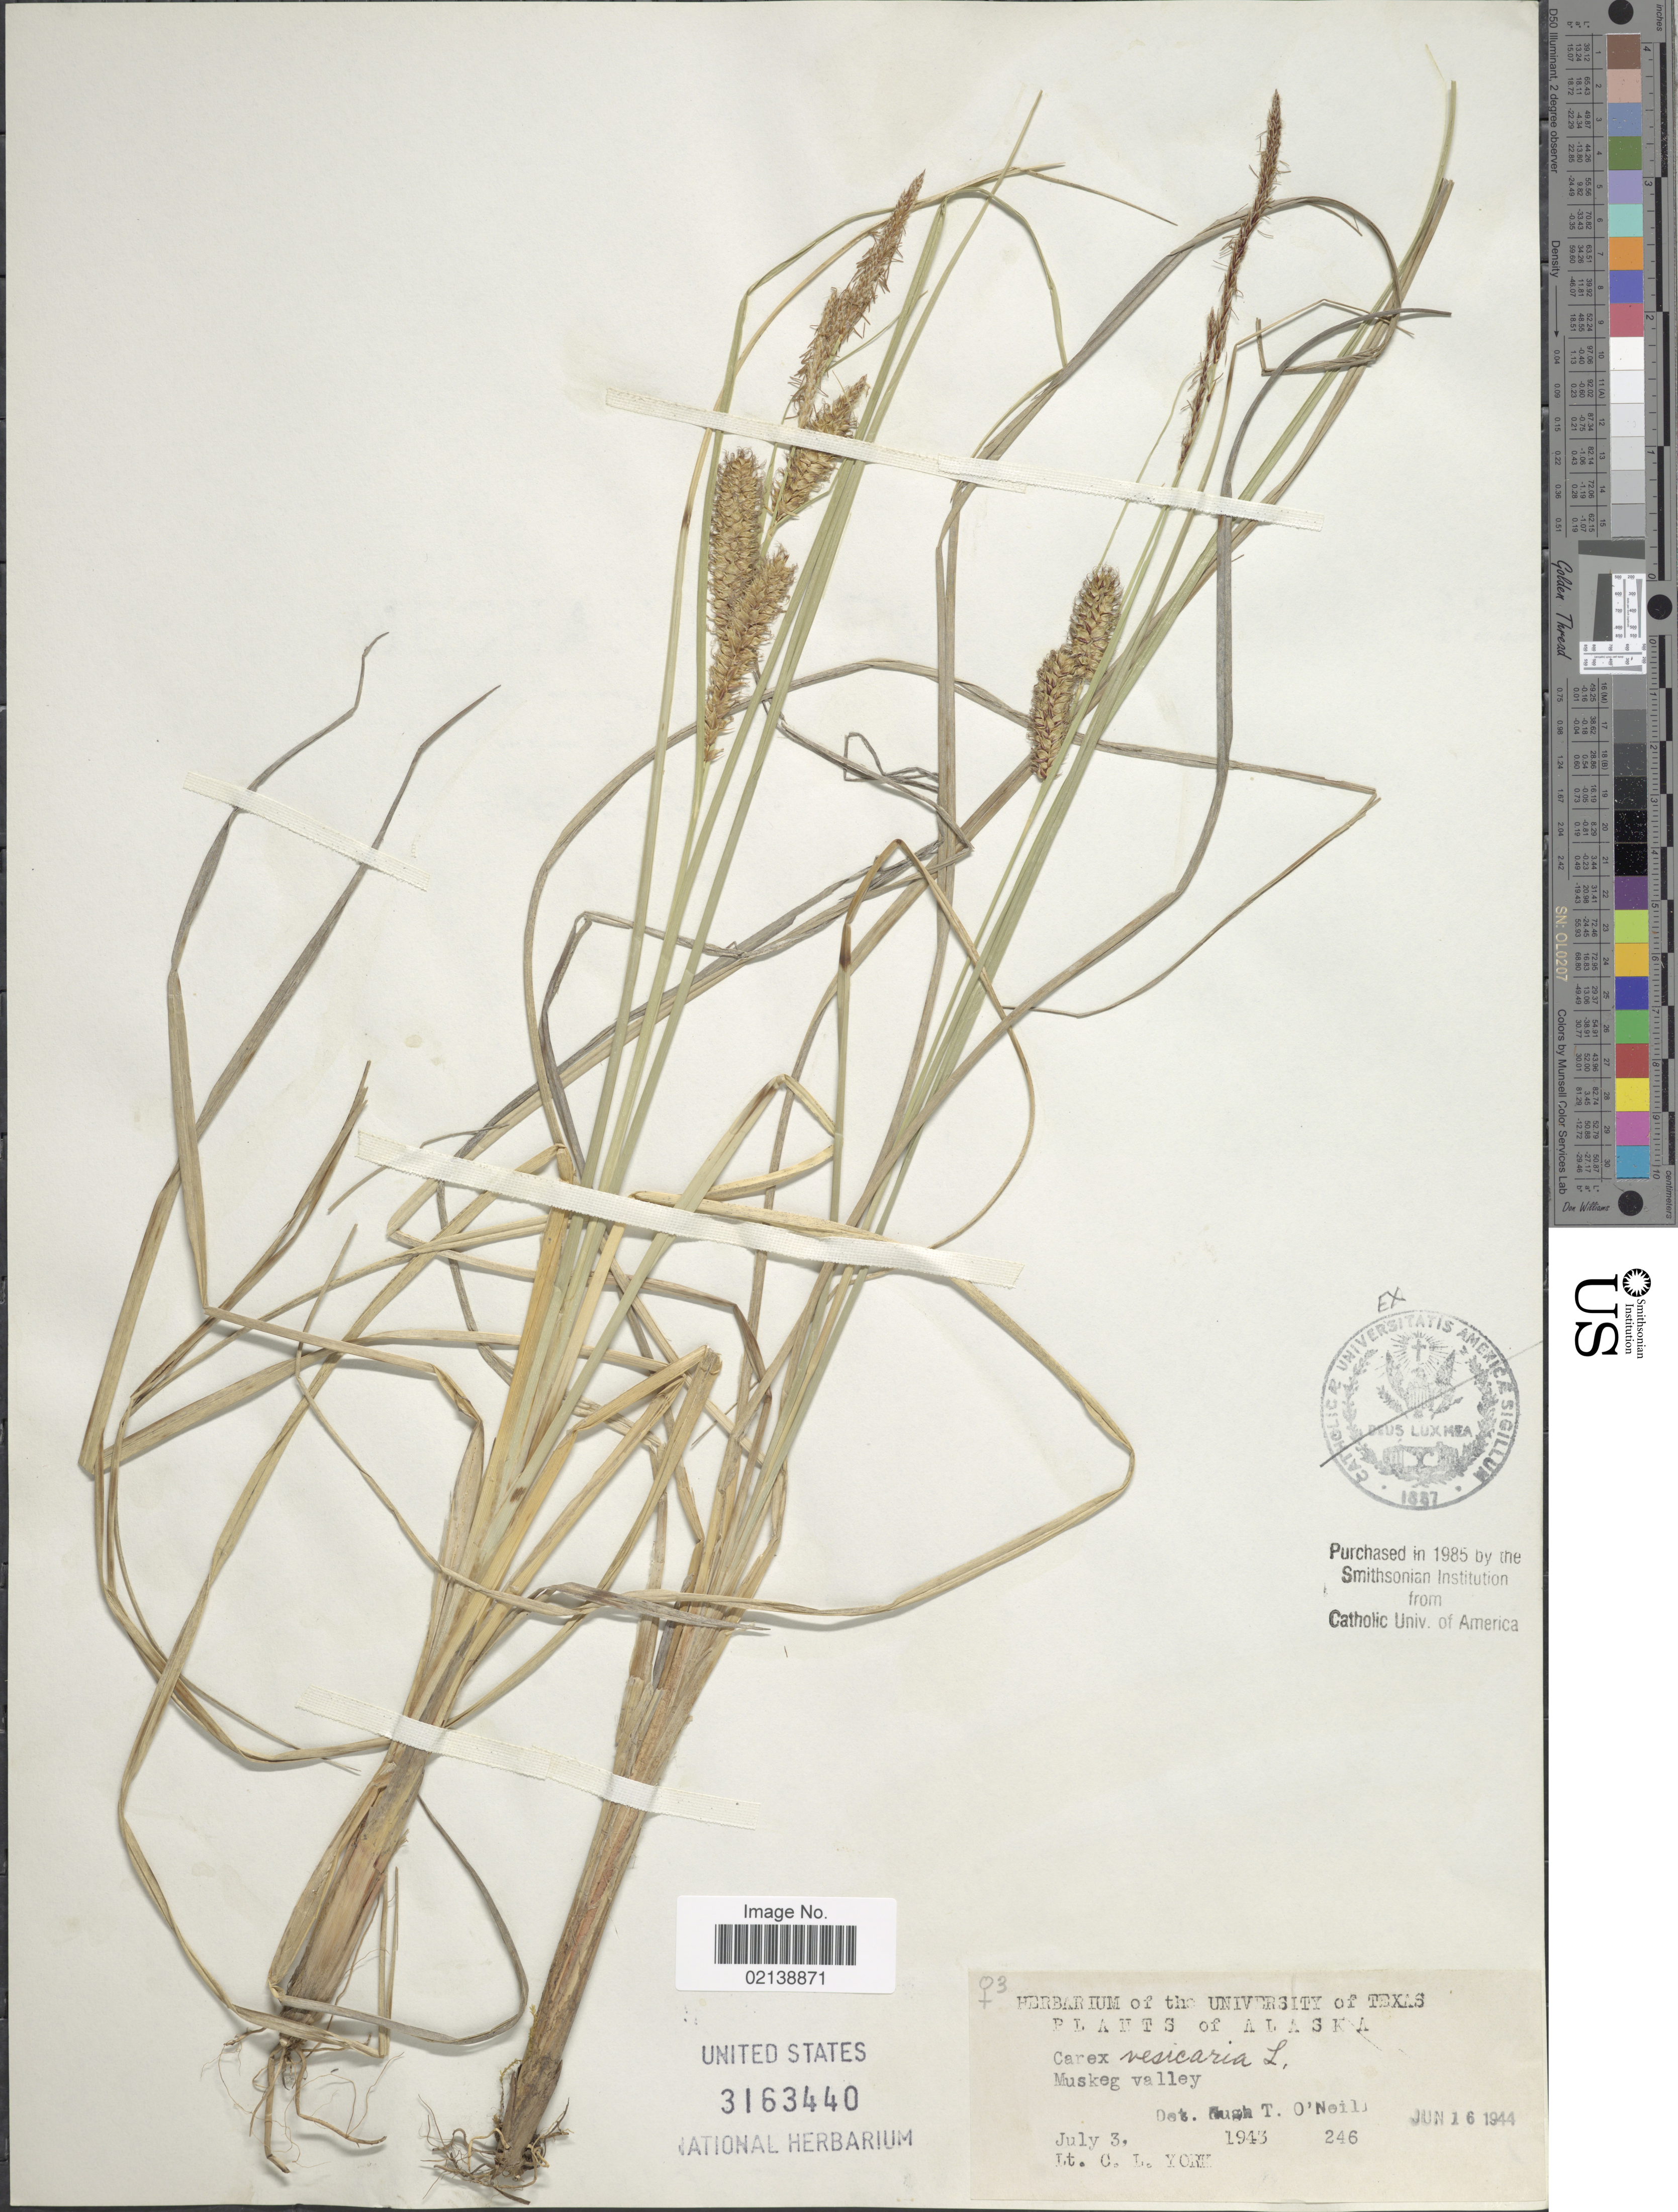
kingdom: Plantae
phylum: Tracheophyta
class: Liliopsida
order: Poales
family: Cyperaceae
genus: Carex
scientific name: Carex vesicaria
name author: L.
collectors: C. L. York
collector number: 246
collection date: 1943-07-03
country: United States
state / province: Alaska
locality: Muskeg Valley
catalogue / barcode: US 3163440